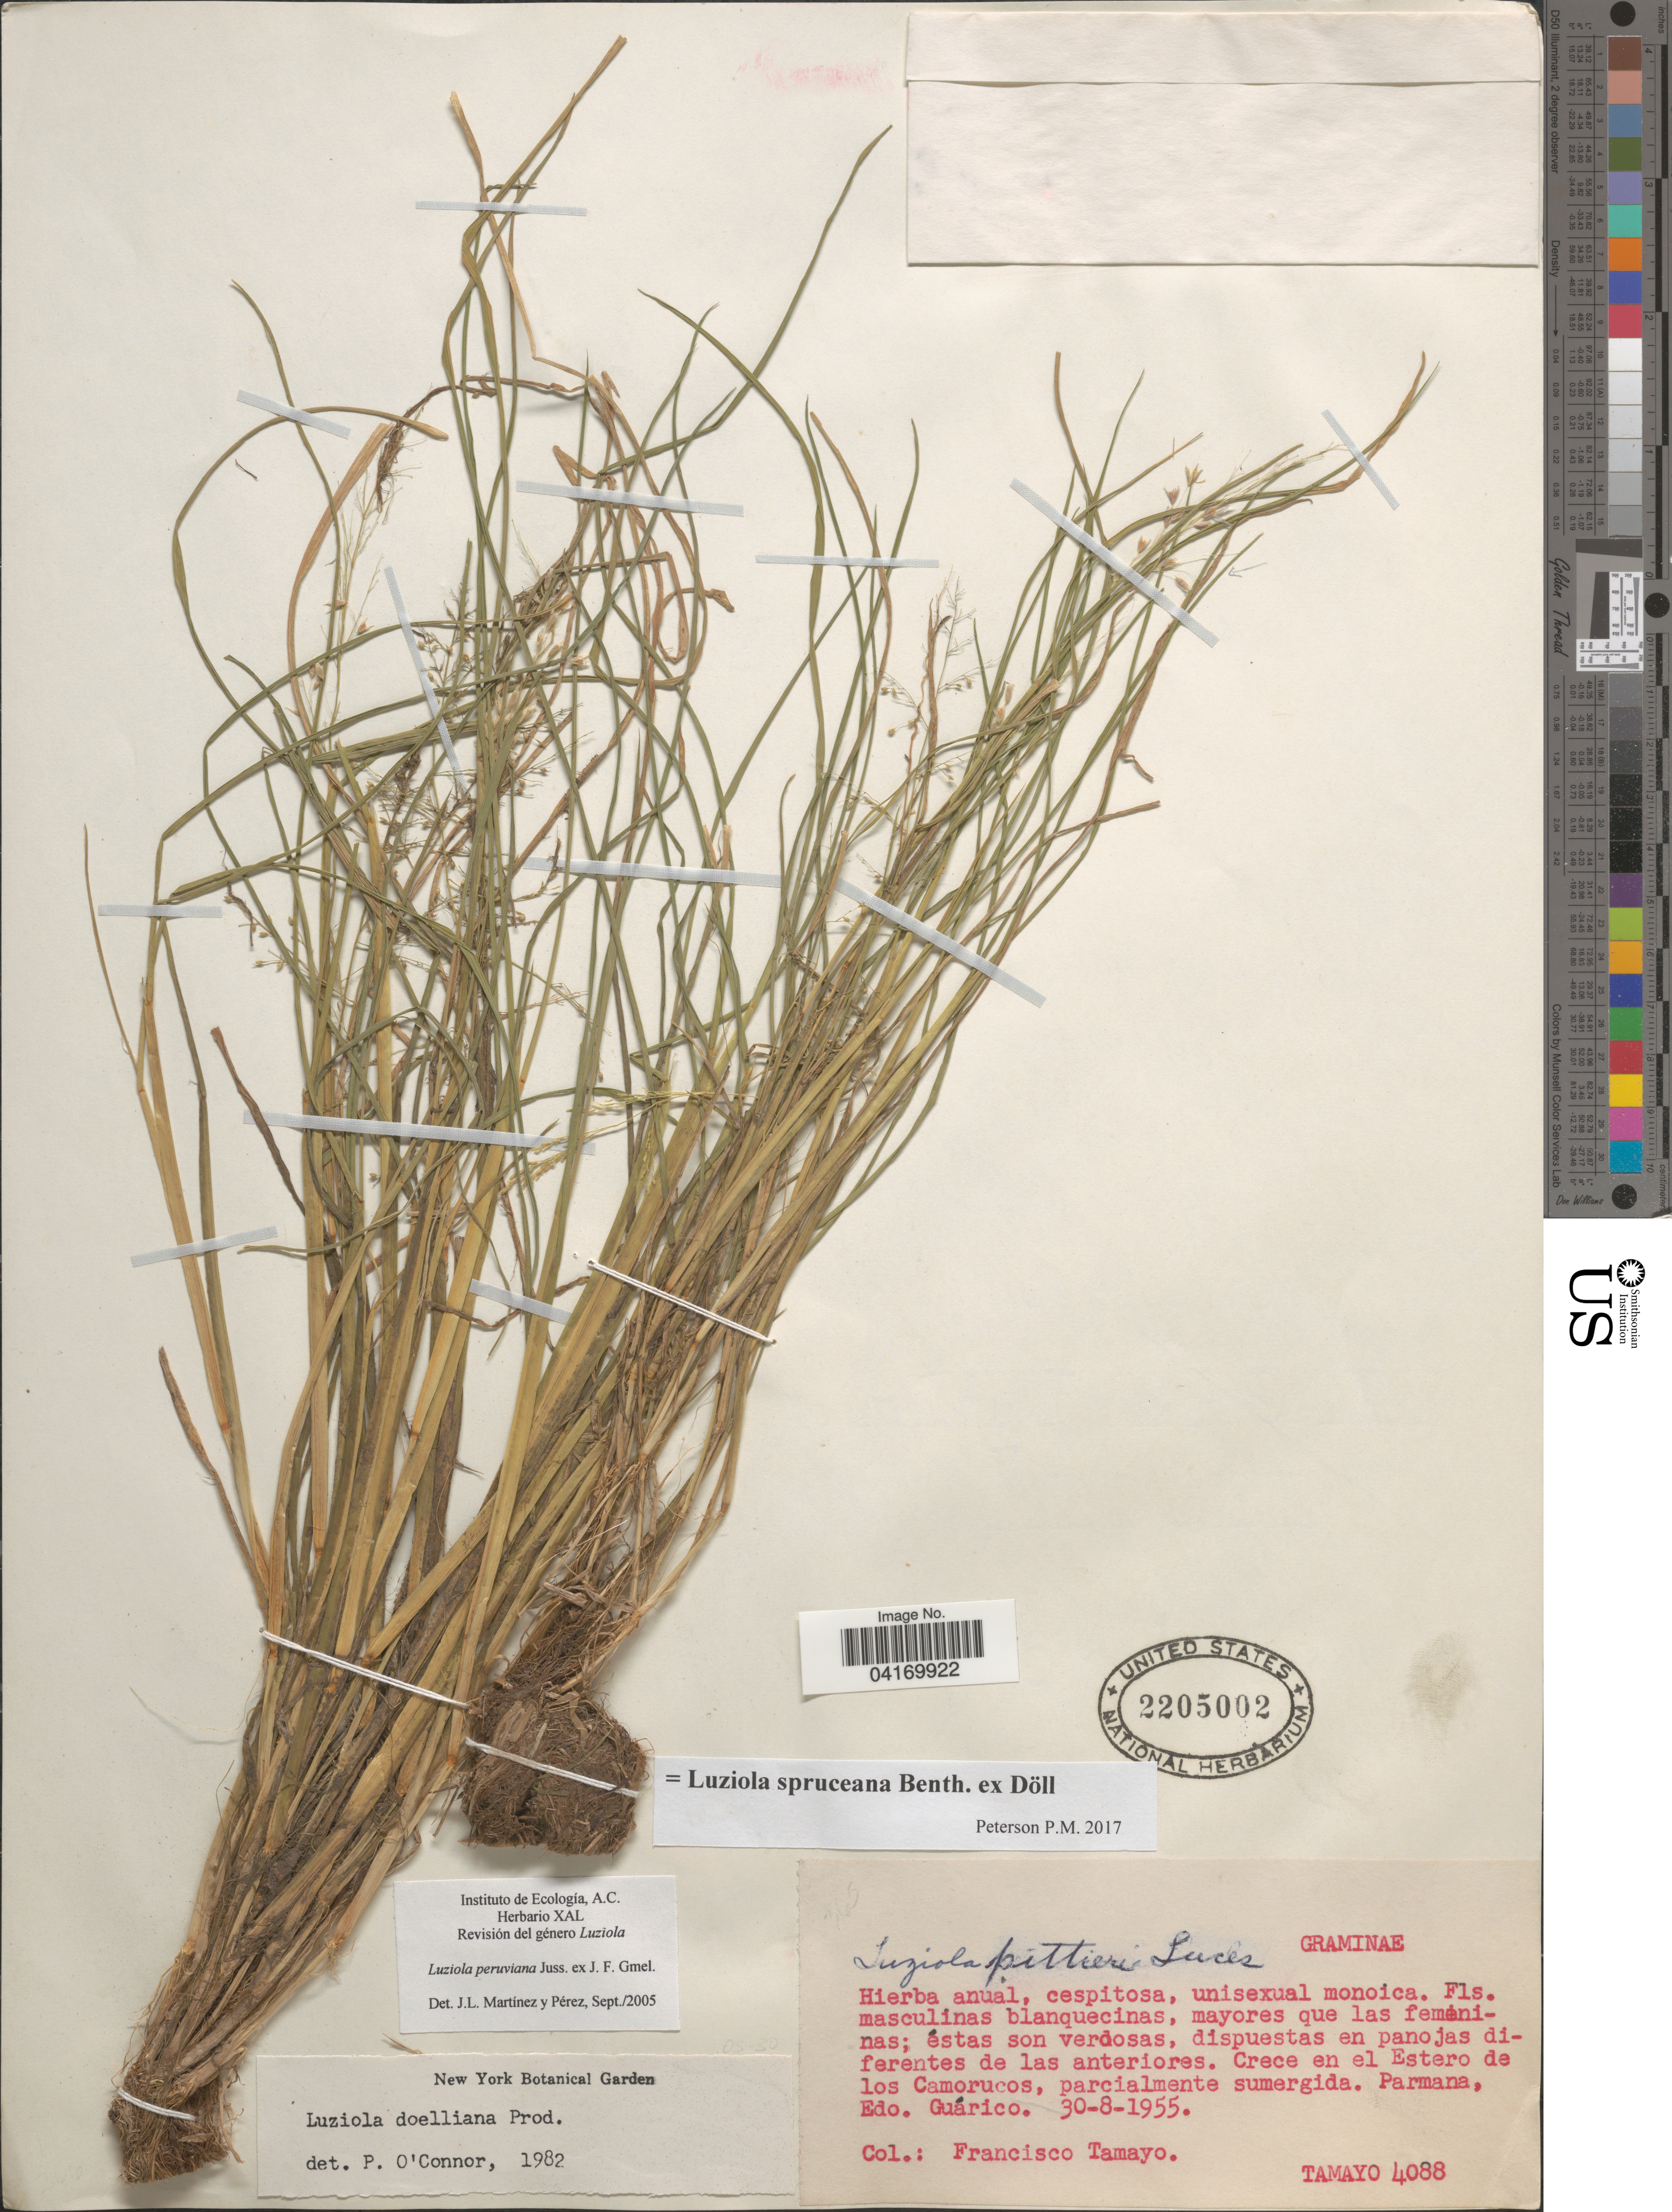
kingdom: Plantae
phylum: Tracheophyta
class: Liliopsida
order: Poales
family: Poaceae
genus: Luziola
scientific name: Luziola spruceana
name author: Benth. ex Döll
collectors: F. Tamayo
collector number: TAMAYO 4088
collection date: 1955-08-30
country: Venezuela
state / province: Guarico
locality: Crece en el Estero de los Camorucos, parcialmente sumergida. Parmana.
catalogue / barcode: US 2205002